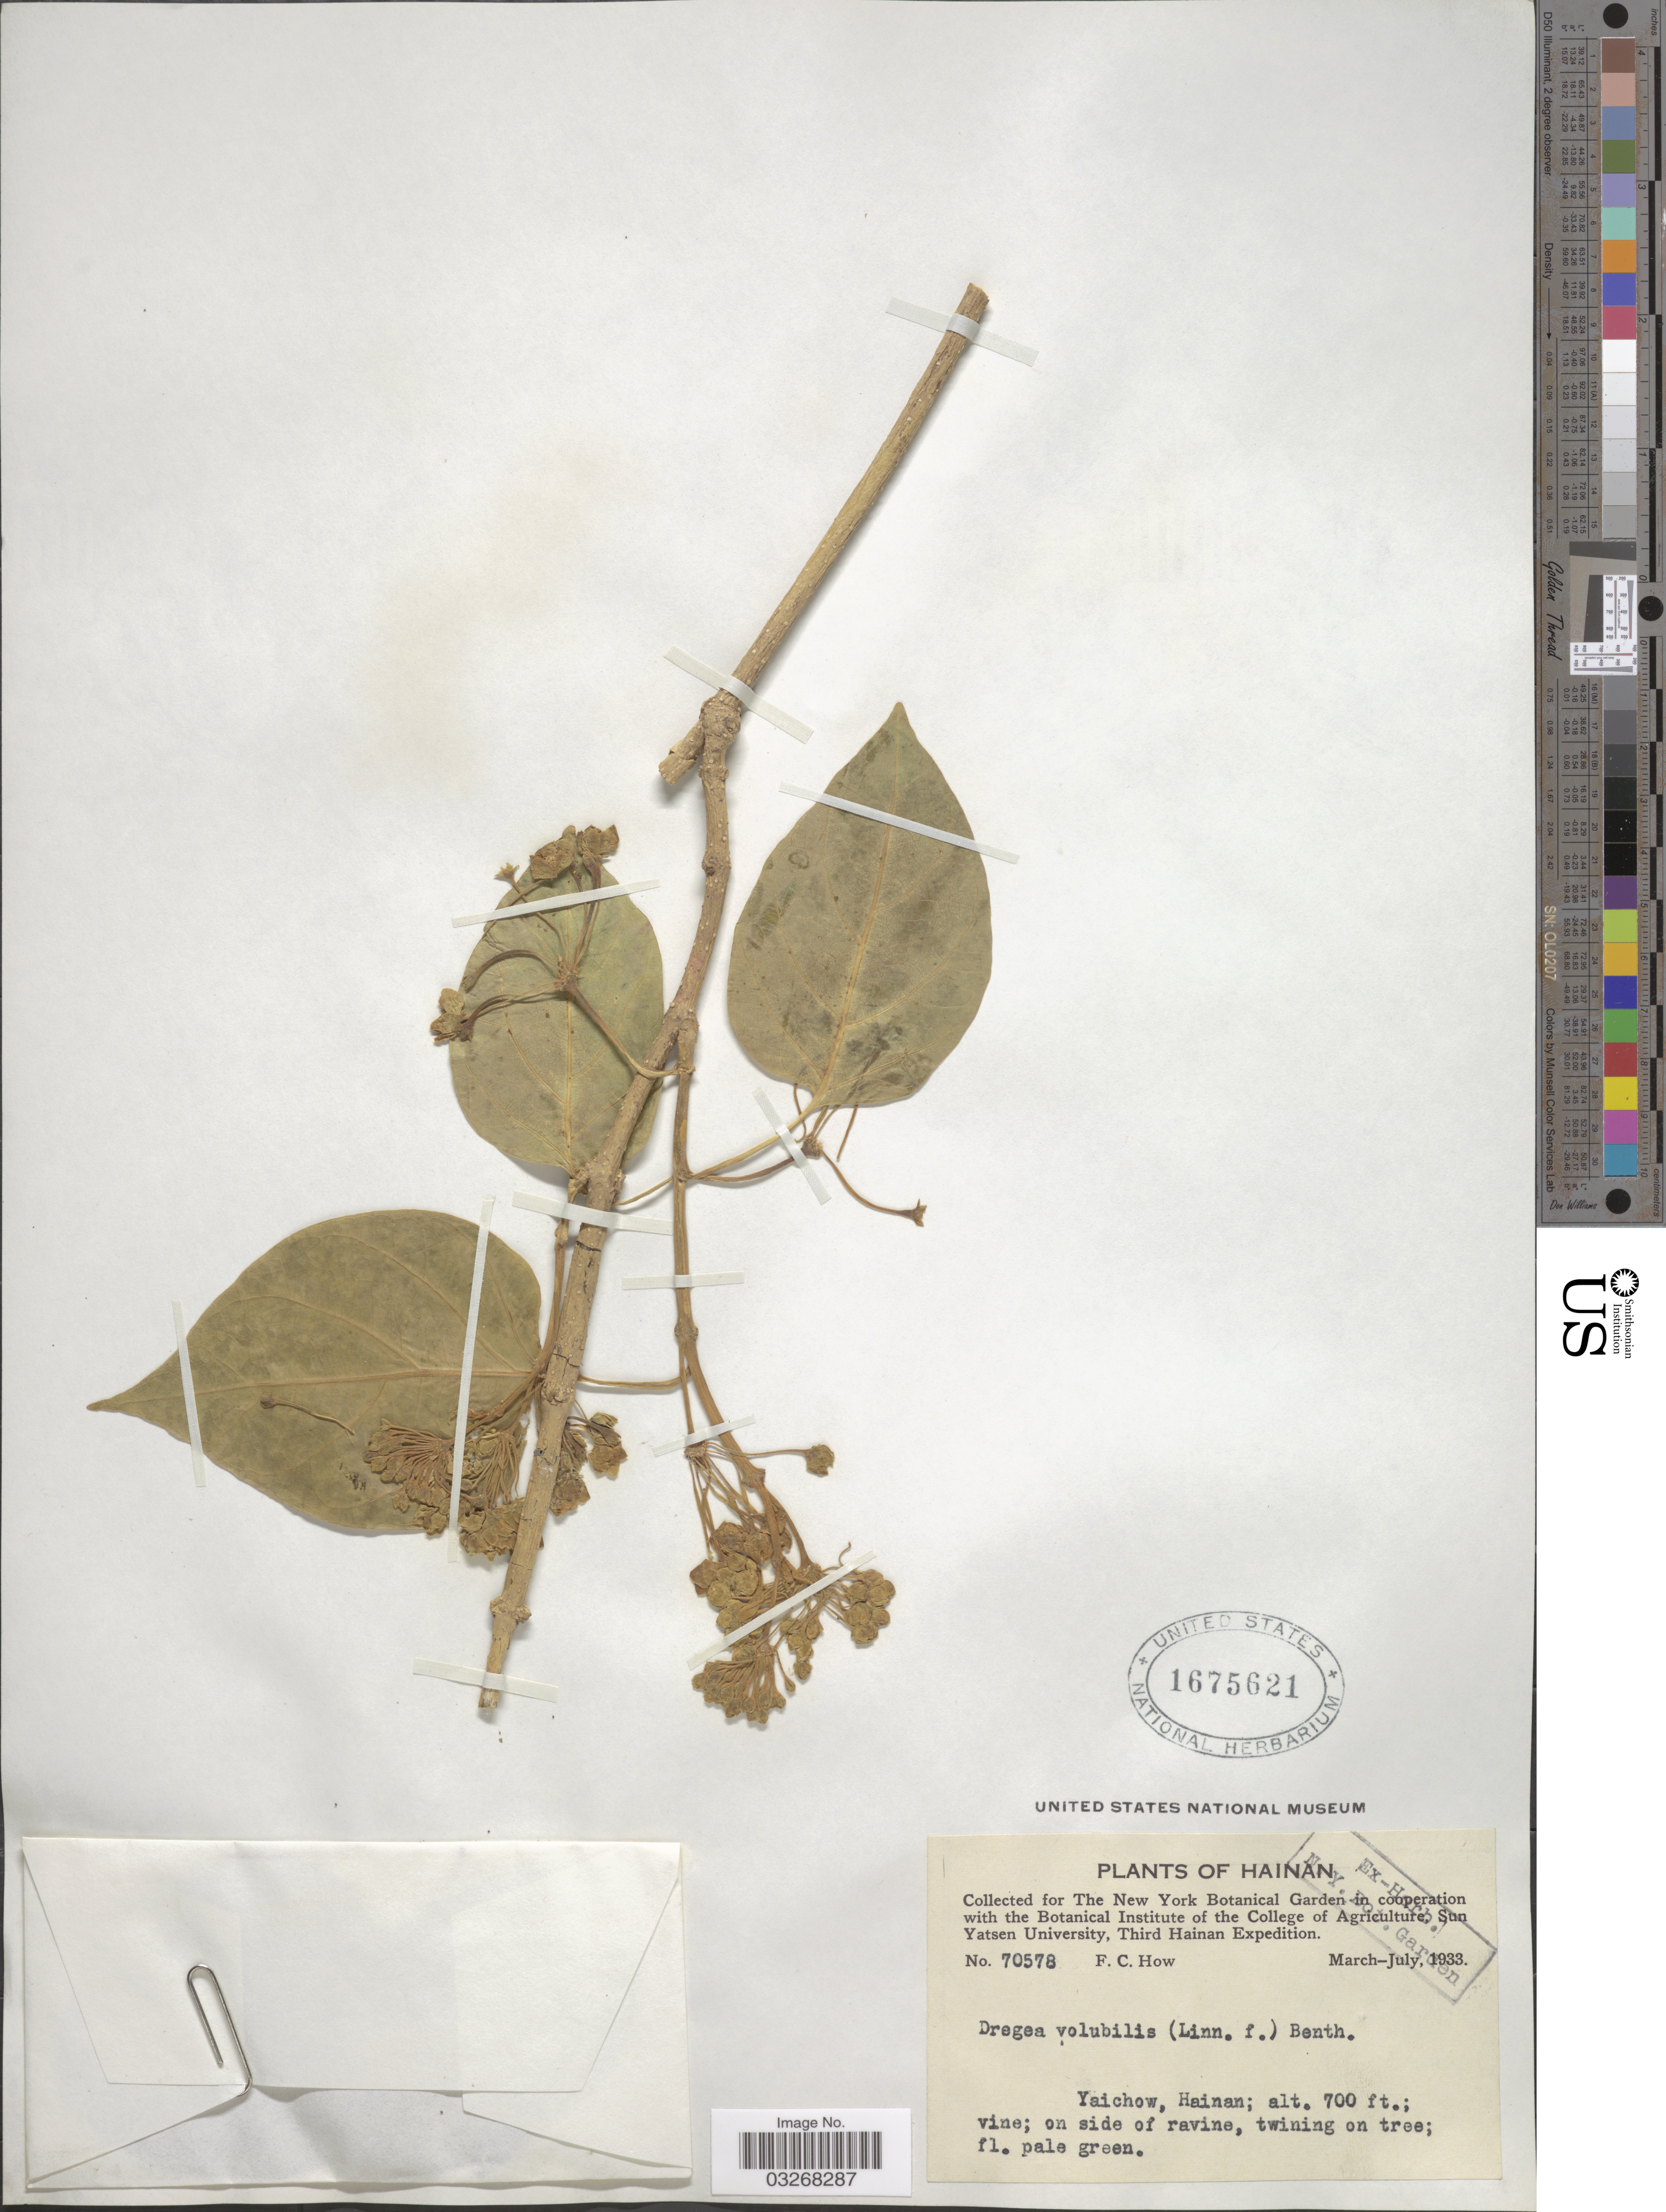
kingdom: Plantae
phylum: Tracheophyta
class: Magnoliopsida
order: Gentianales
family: Apocynaceae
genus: Dregea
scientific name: Dregea volubilis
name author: (L. f.) Benth. ex Hook. f.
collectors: F. C. How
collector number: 70578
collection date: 1933-03/1933-07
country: China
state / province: Hainan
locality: Yaichow, Hainan.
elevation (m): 213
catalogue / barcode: US 1675621